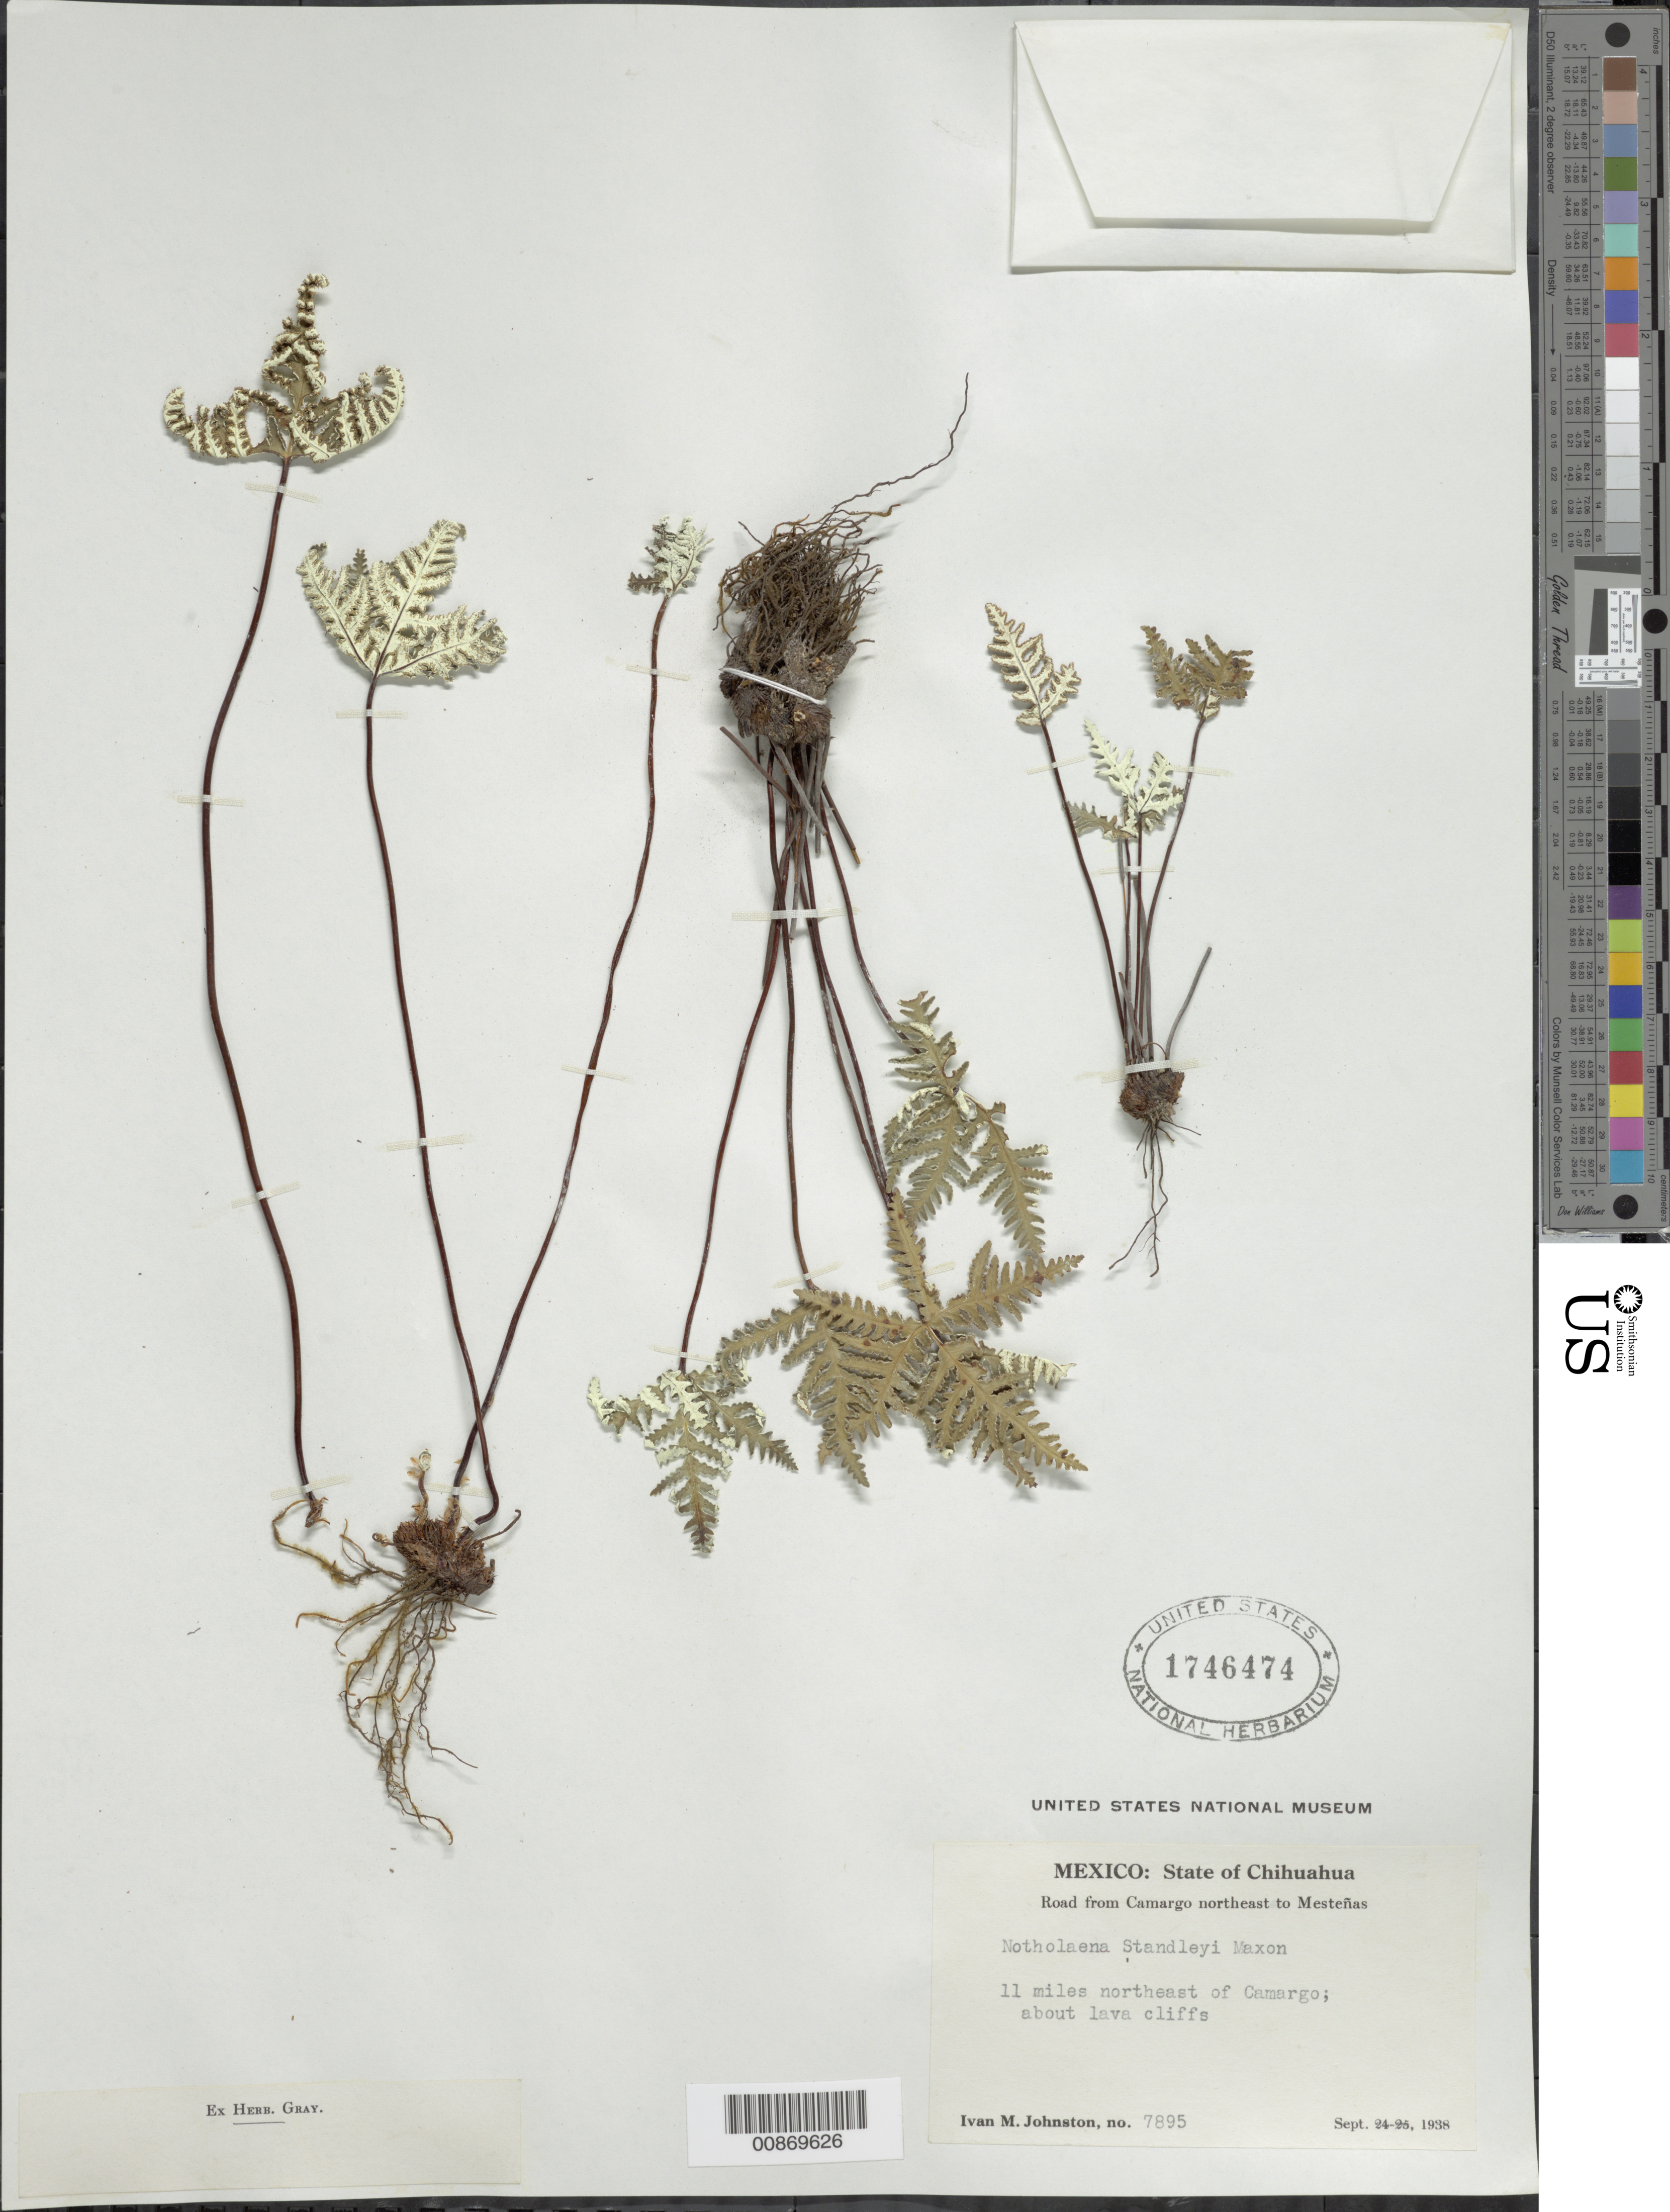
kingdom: Plantae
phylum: Tracheophyta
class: Polypodiopsida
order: Polypodiales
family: Pteridaceae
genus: Notholaena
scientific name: Notholaena standleyi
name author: Maxon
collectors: I.M. Johnston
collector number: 7895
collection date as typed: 24 Sep 1938 to 25 Sep 1938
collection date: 1938-09-24/1938-09-25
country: Mexico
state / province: Chihuahua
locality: Road from Camargo northeast to Mesteñas. 11 miles northeast of Camargo, Chihuahua.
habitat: About lava cliffs.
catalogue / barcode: US 1746474